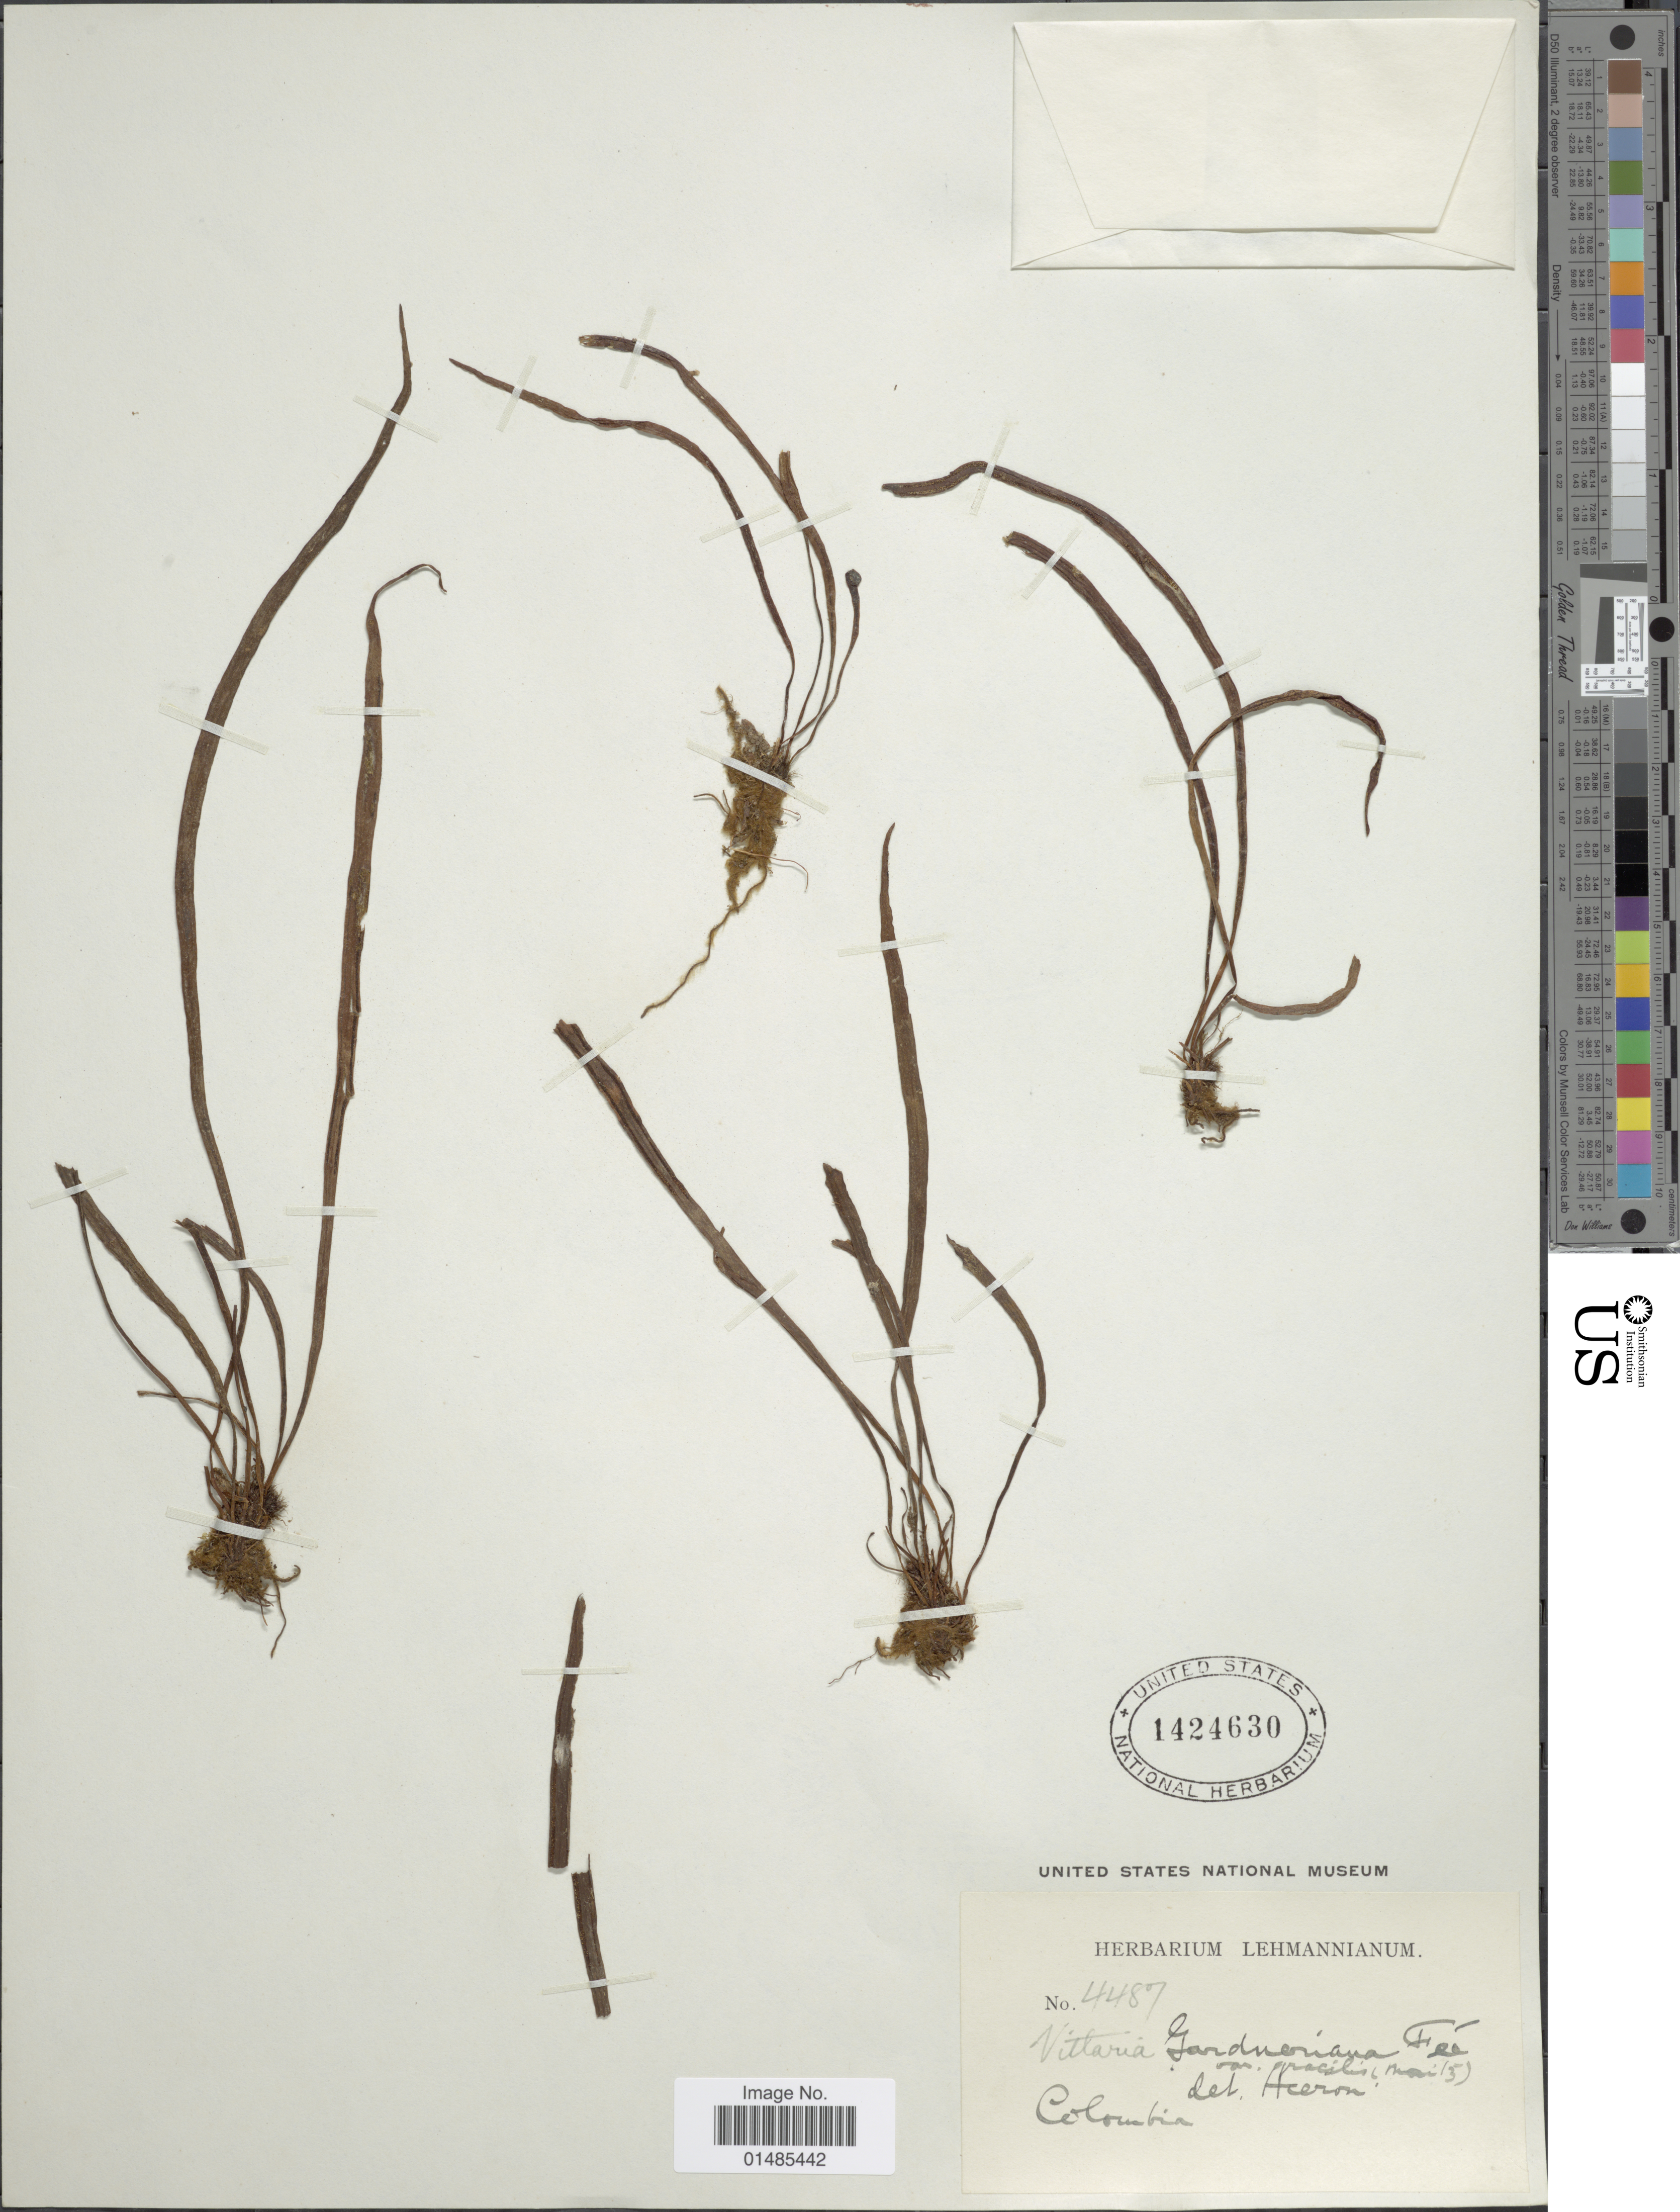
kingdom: Plantae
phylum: Tracheophyta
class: Polypodiopsida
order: Polypodiales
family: Pteridaceae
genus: Radiovittaria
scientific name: Radiovittaria gardneriana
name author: (Fée) E.H. Crane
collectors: ex herb. Lehmannianum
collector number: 4487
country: Colombia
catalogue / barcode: US 1424630